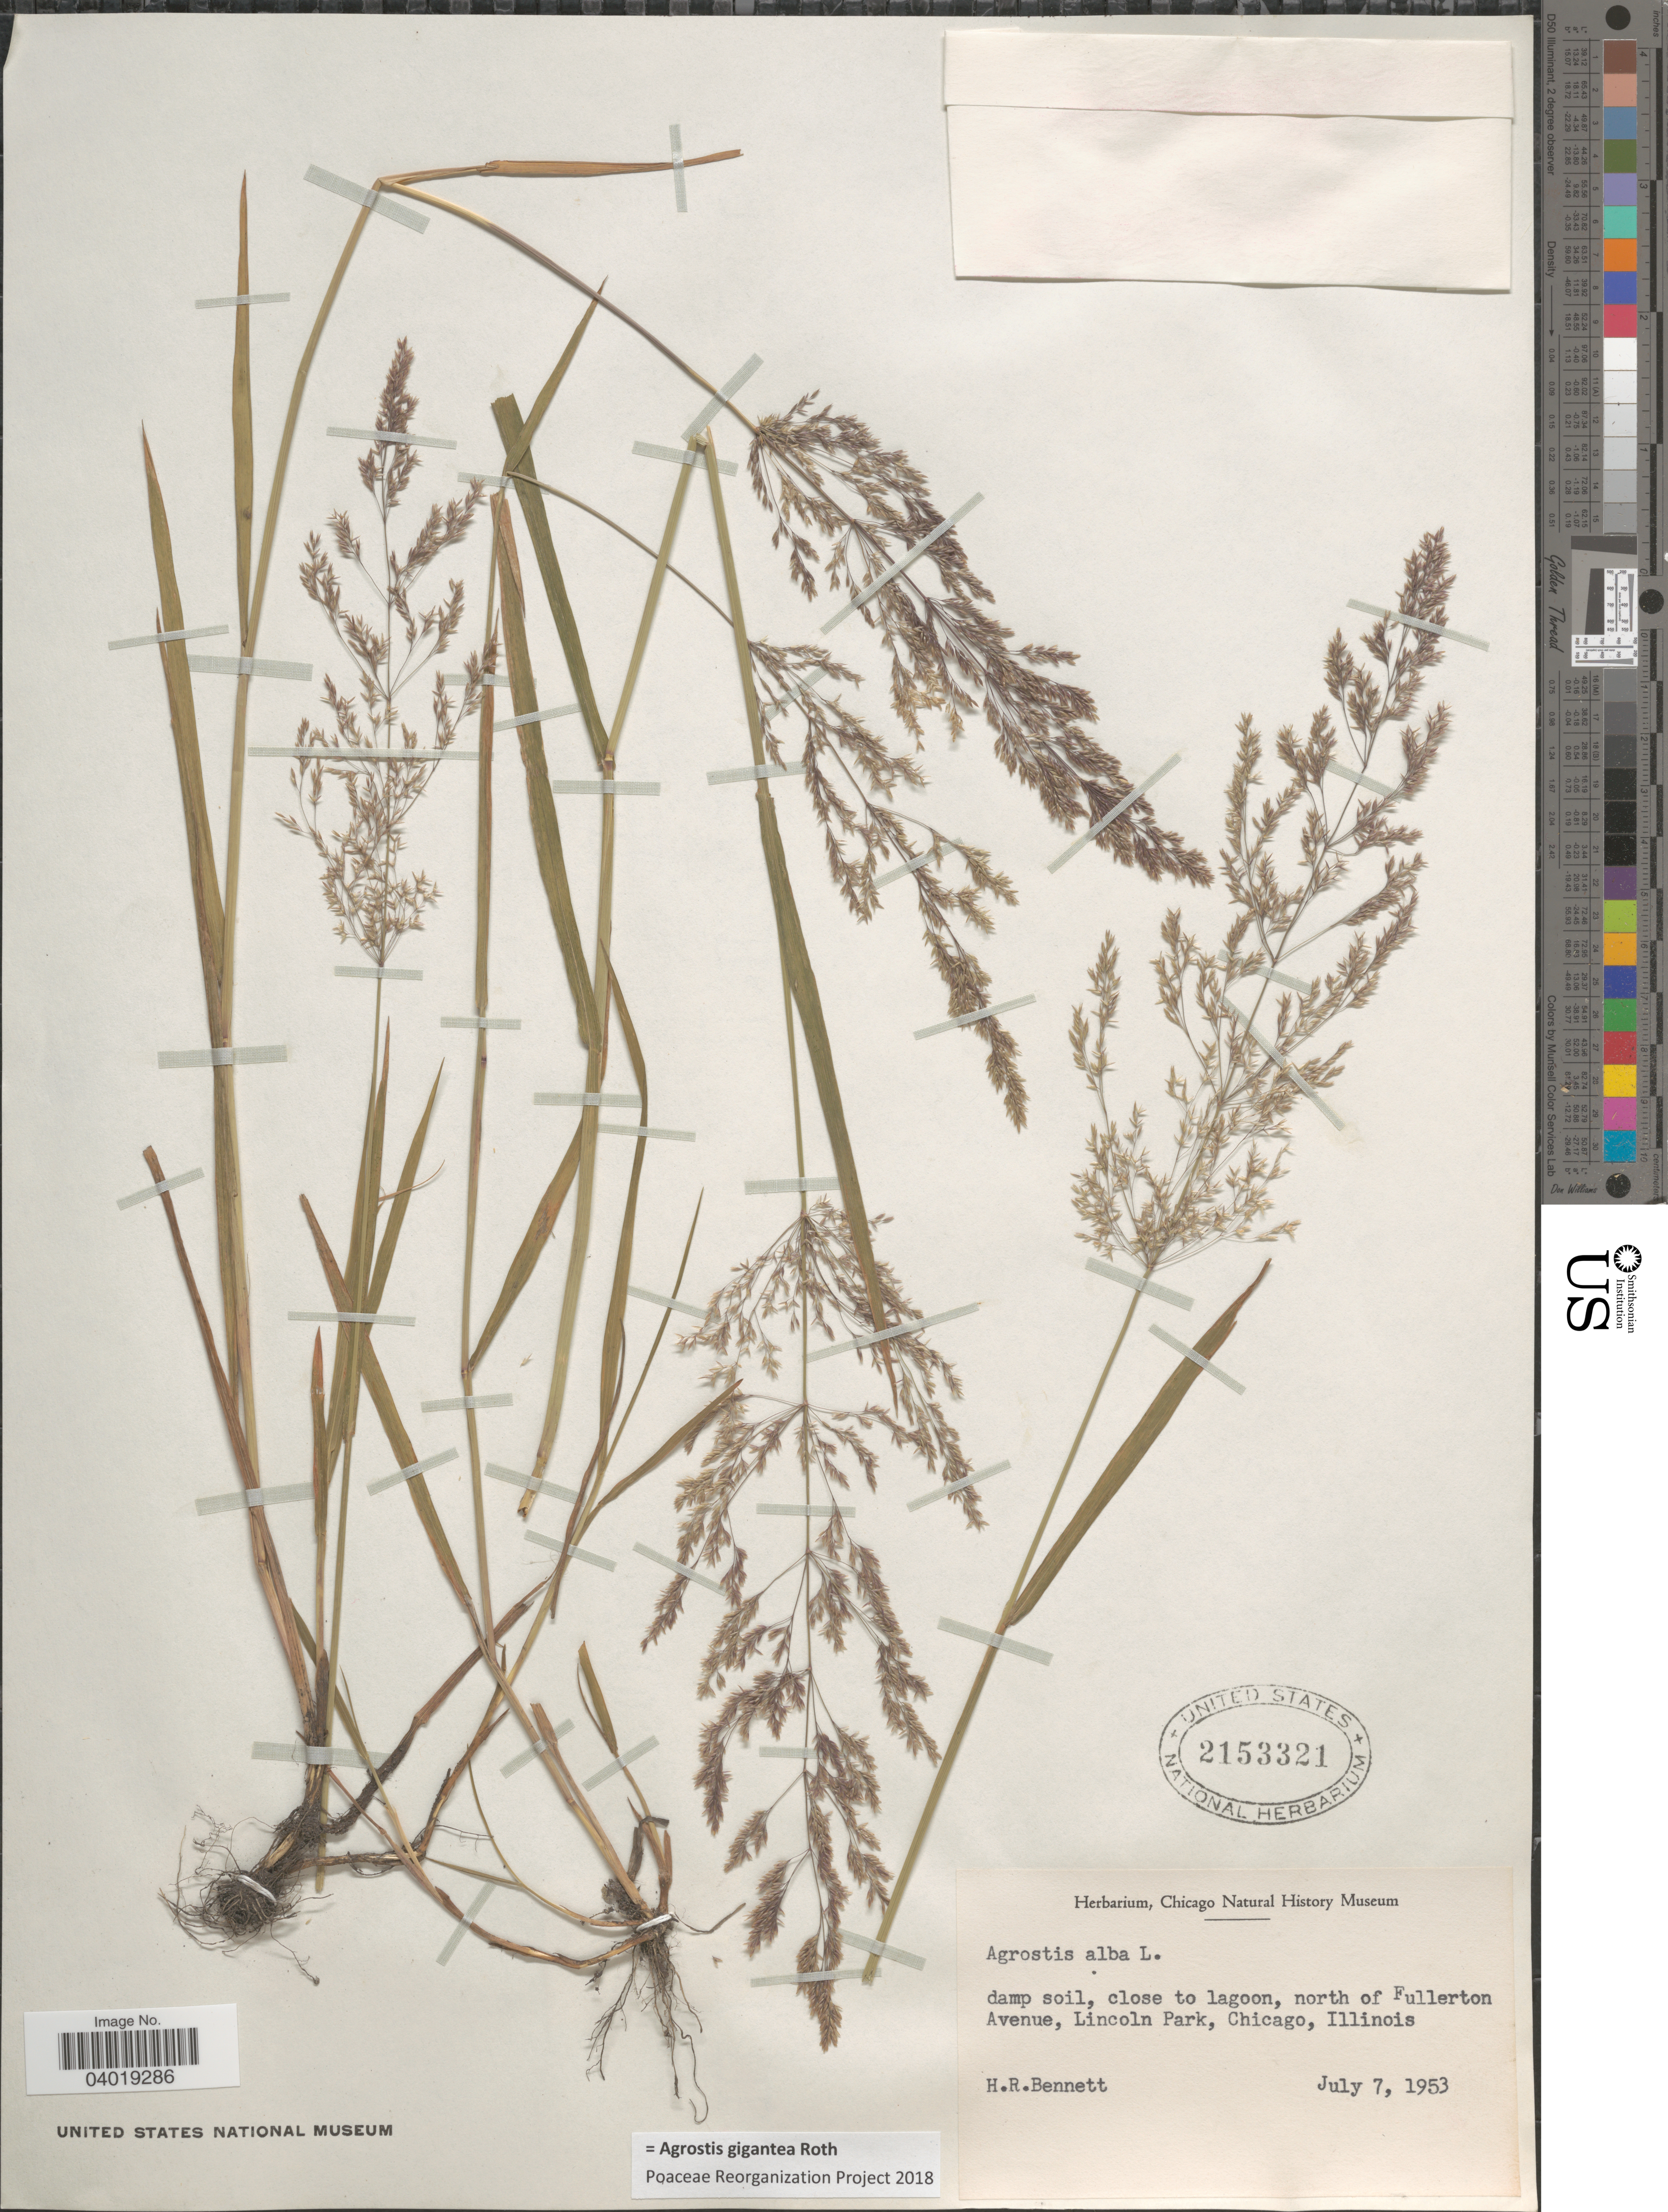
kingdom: Plantae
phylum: Tracheophyta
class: Liliopsida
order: Poales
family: Poaceae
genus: Agrostis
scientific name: Agrostis gigantea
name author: Roth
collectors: H. R. Bennett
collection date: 1953-07-07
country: United States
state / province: Illinois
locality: Damp soil, close to lagoon, north of Fullerton Avenue, Lincoln Park, Chicago.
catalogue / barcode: US 2153321